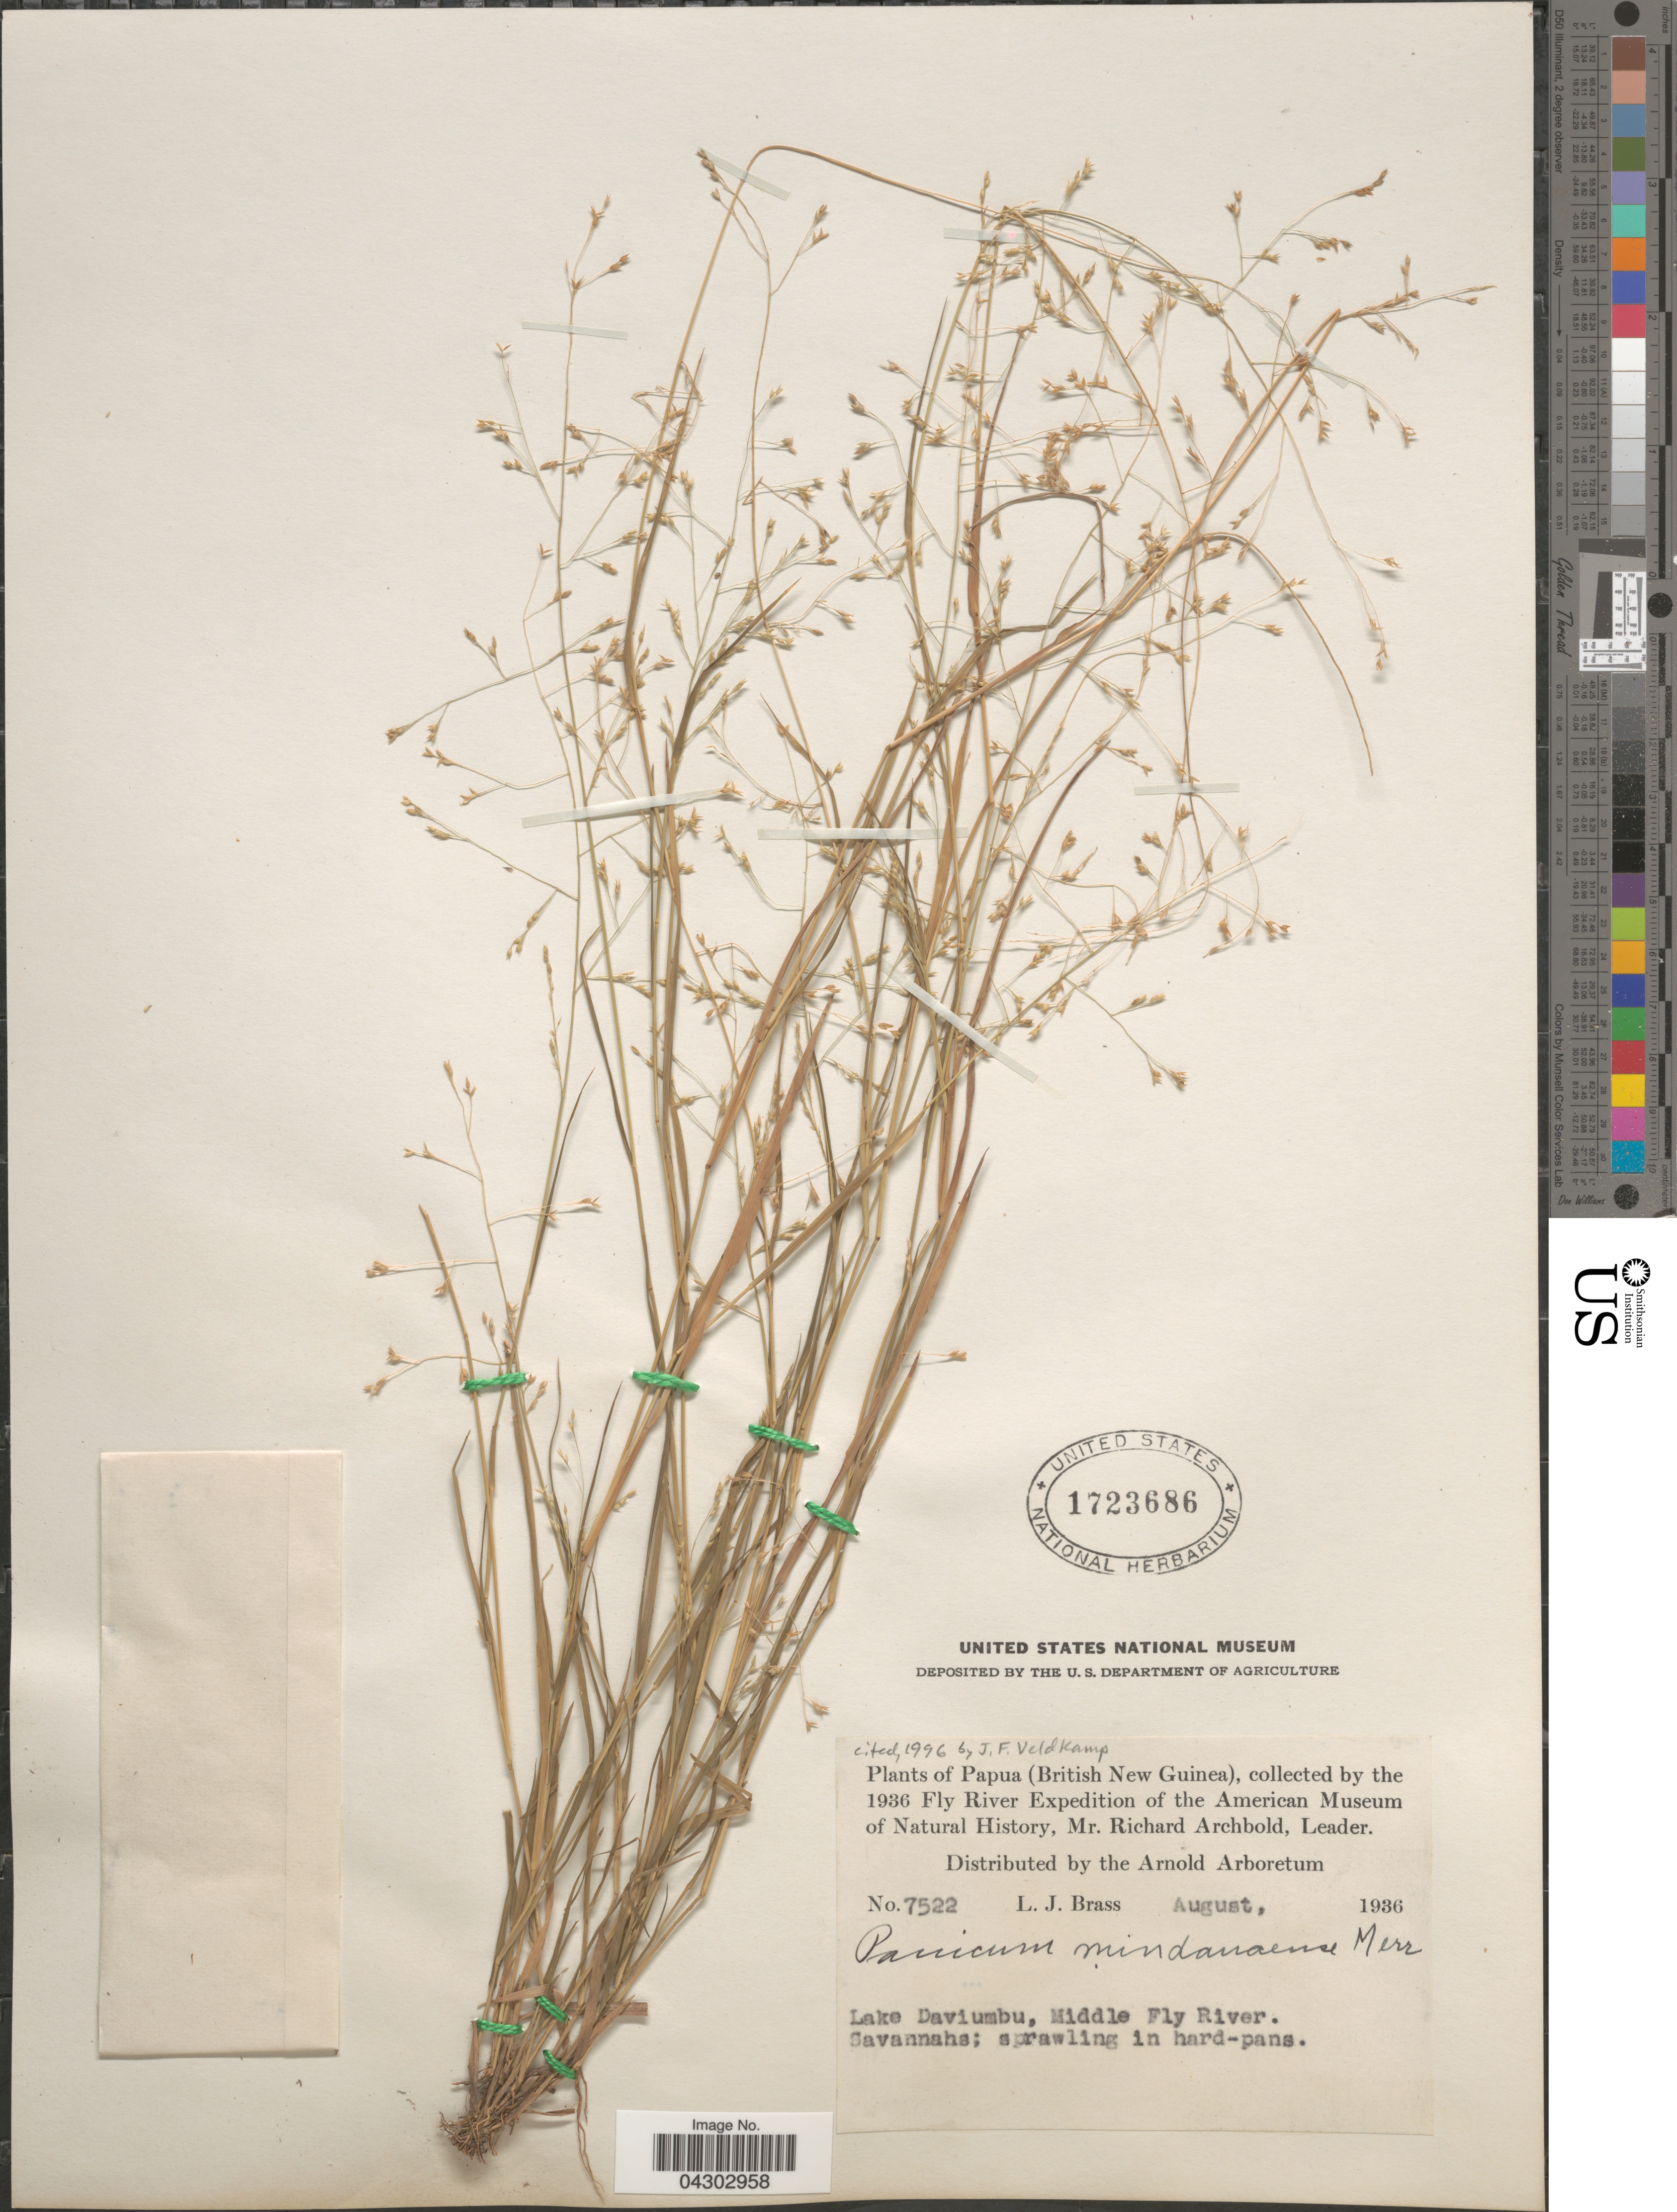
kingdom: Plantae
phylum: Tracheophyta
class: Liliopsida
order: Poales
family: Poaceae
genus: Panicum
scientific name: Panicum mindanaense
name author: Merr.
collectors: L. J. Brass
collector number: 7522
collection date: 1936-08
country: Papua New Guinea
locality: Papua (British New Guinea). The 1936 Fly River Expedition of the American Museum of Natural History. Lake Daviumbu, Middle Fly River.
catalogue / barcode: US 1723686